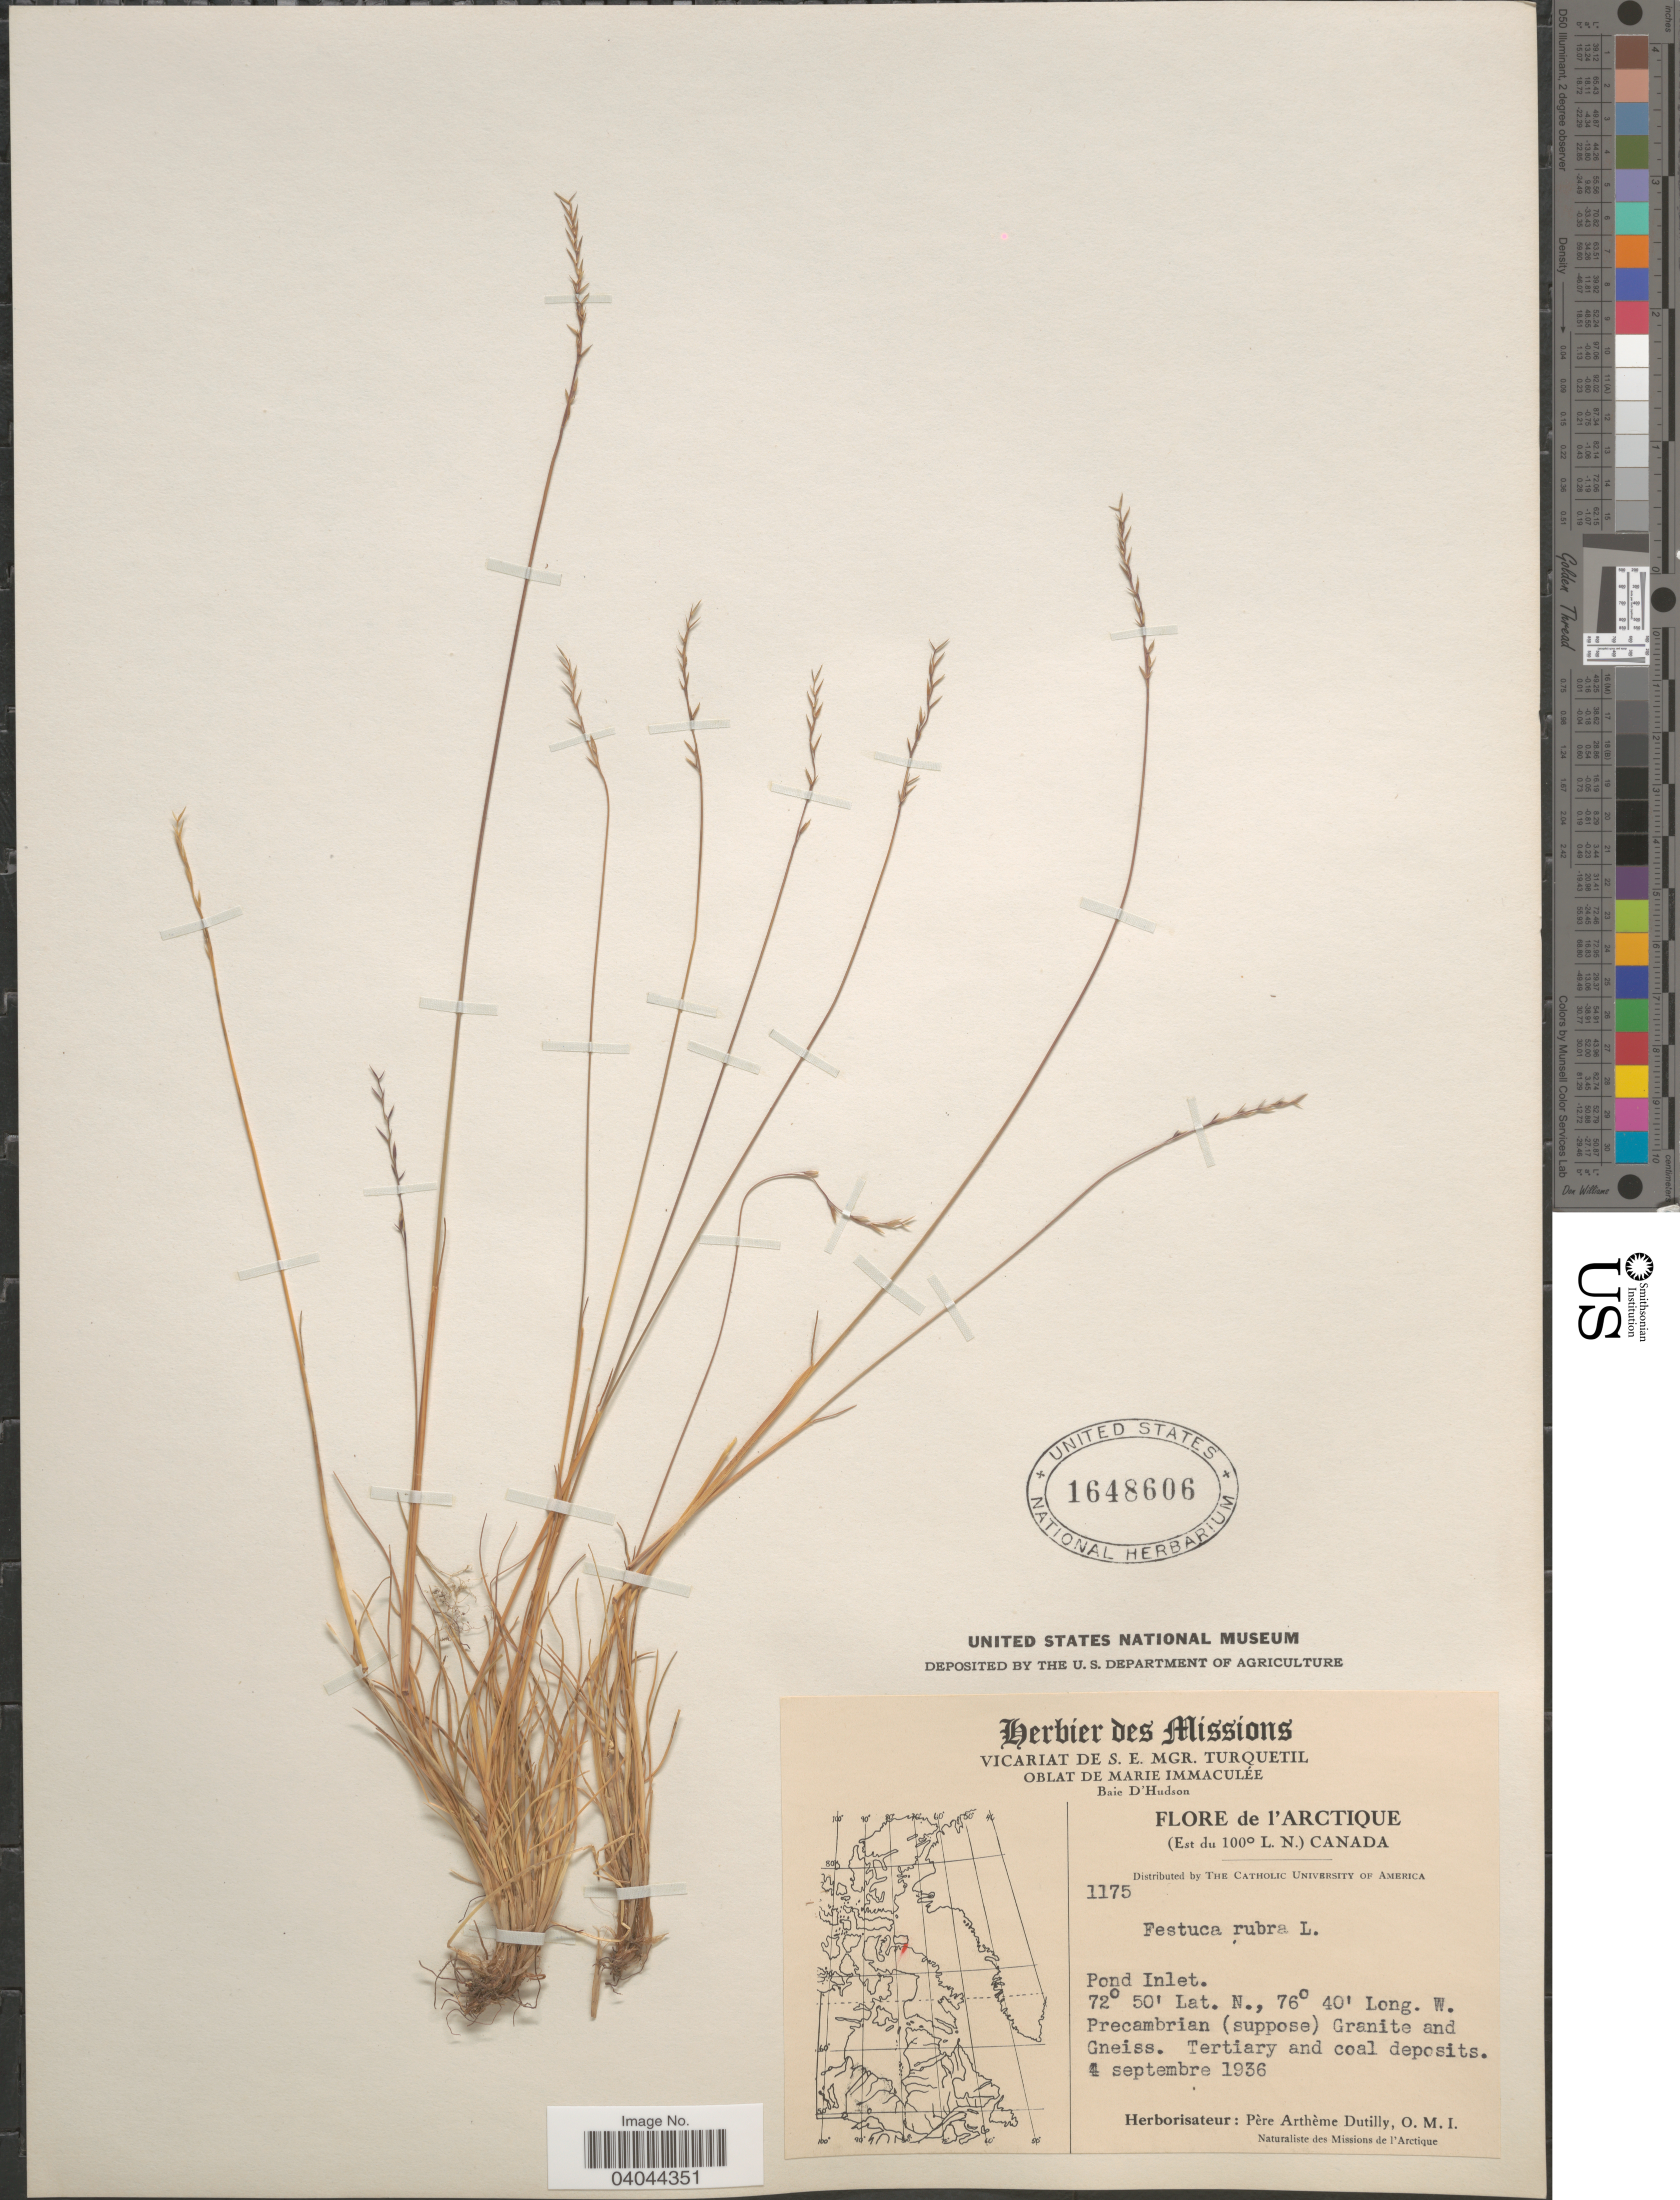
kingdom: Plantae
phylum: Tracheophyta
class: Liliopsida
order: Poales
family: Poaceae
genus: Festuca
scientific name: Festuca ovina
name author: L.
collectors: P. Dutilly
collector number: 1175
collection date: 1936-09-04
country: Canada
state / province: Nunavut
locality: L' Arctique. (Est du 100° L. N.). Pond Inlet.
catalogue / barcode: US 1648606